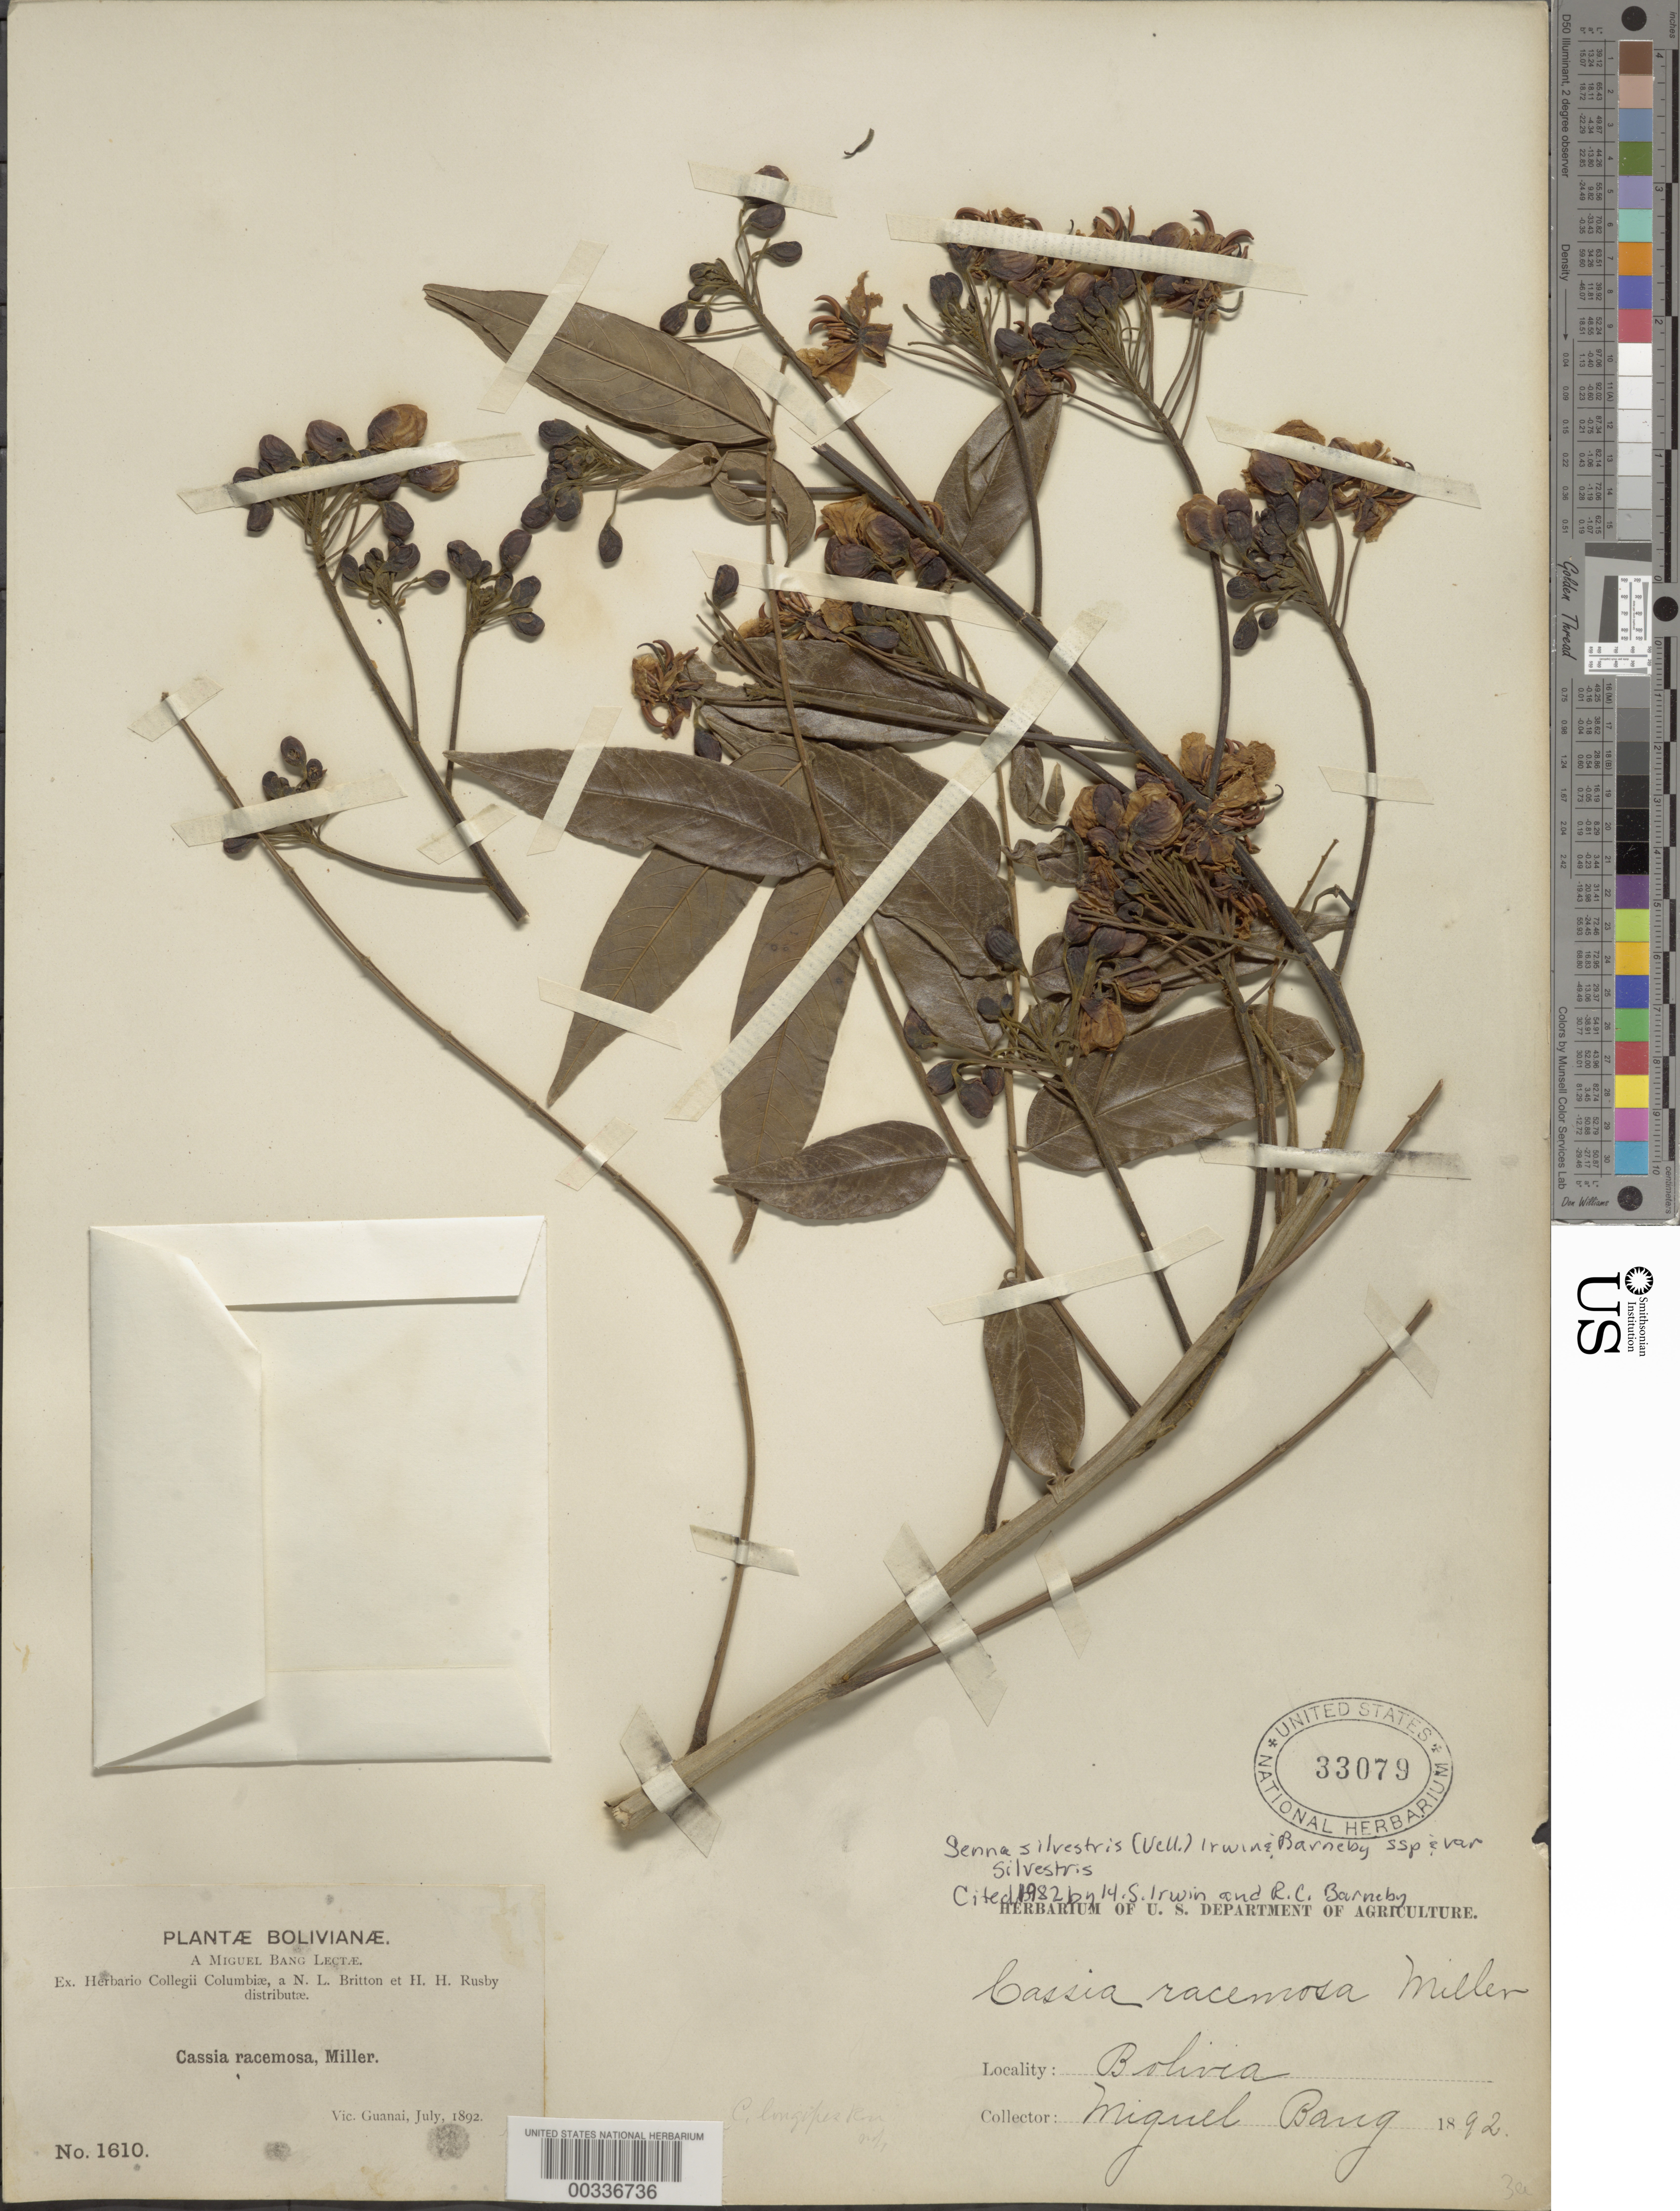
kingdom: Plantae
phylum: Tracheophyta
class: Magnoliopsida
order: Fabales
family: Fabaceae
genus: Senna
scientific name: Senna silvestris var. silvestris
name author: (Vell.) H.S. Irwin & Barneby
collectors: M. Bang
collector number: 1610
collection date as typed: Jul 1892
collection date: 1892-07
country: Bolivia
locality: Vicinity of Guanai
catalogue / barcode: US 33079